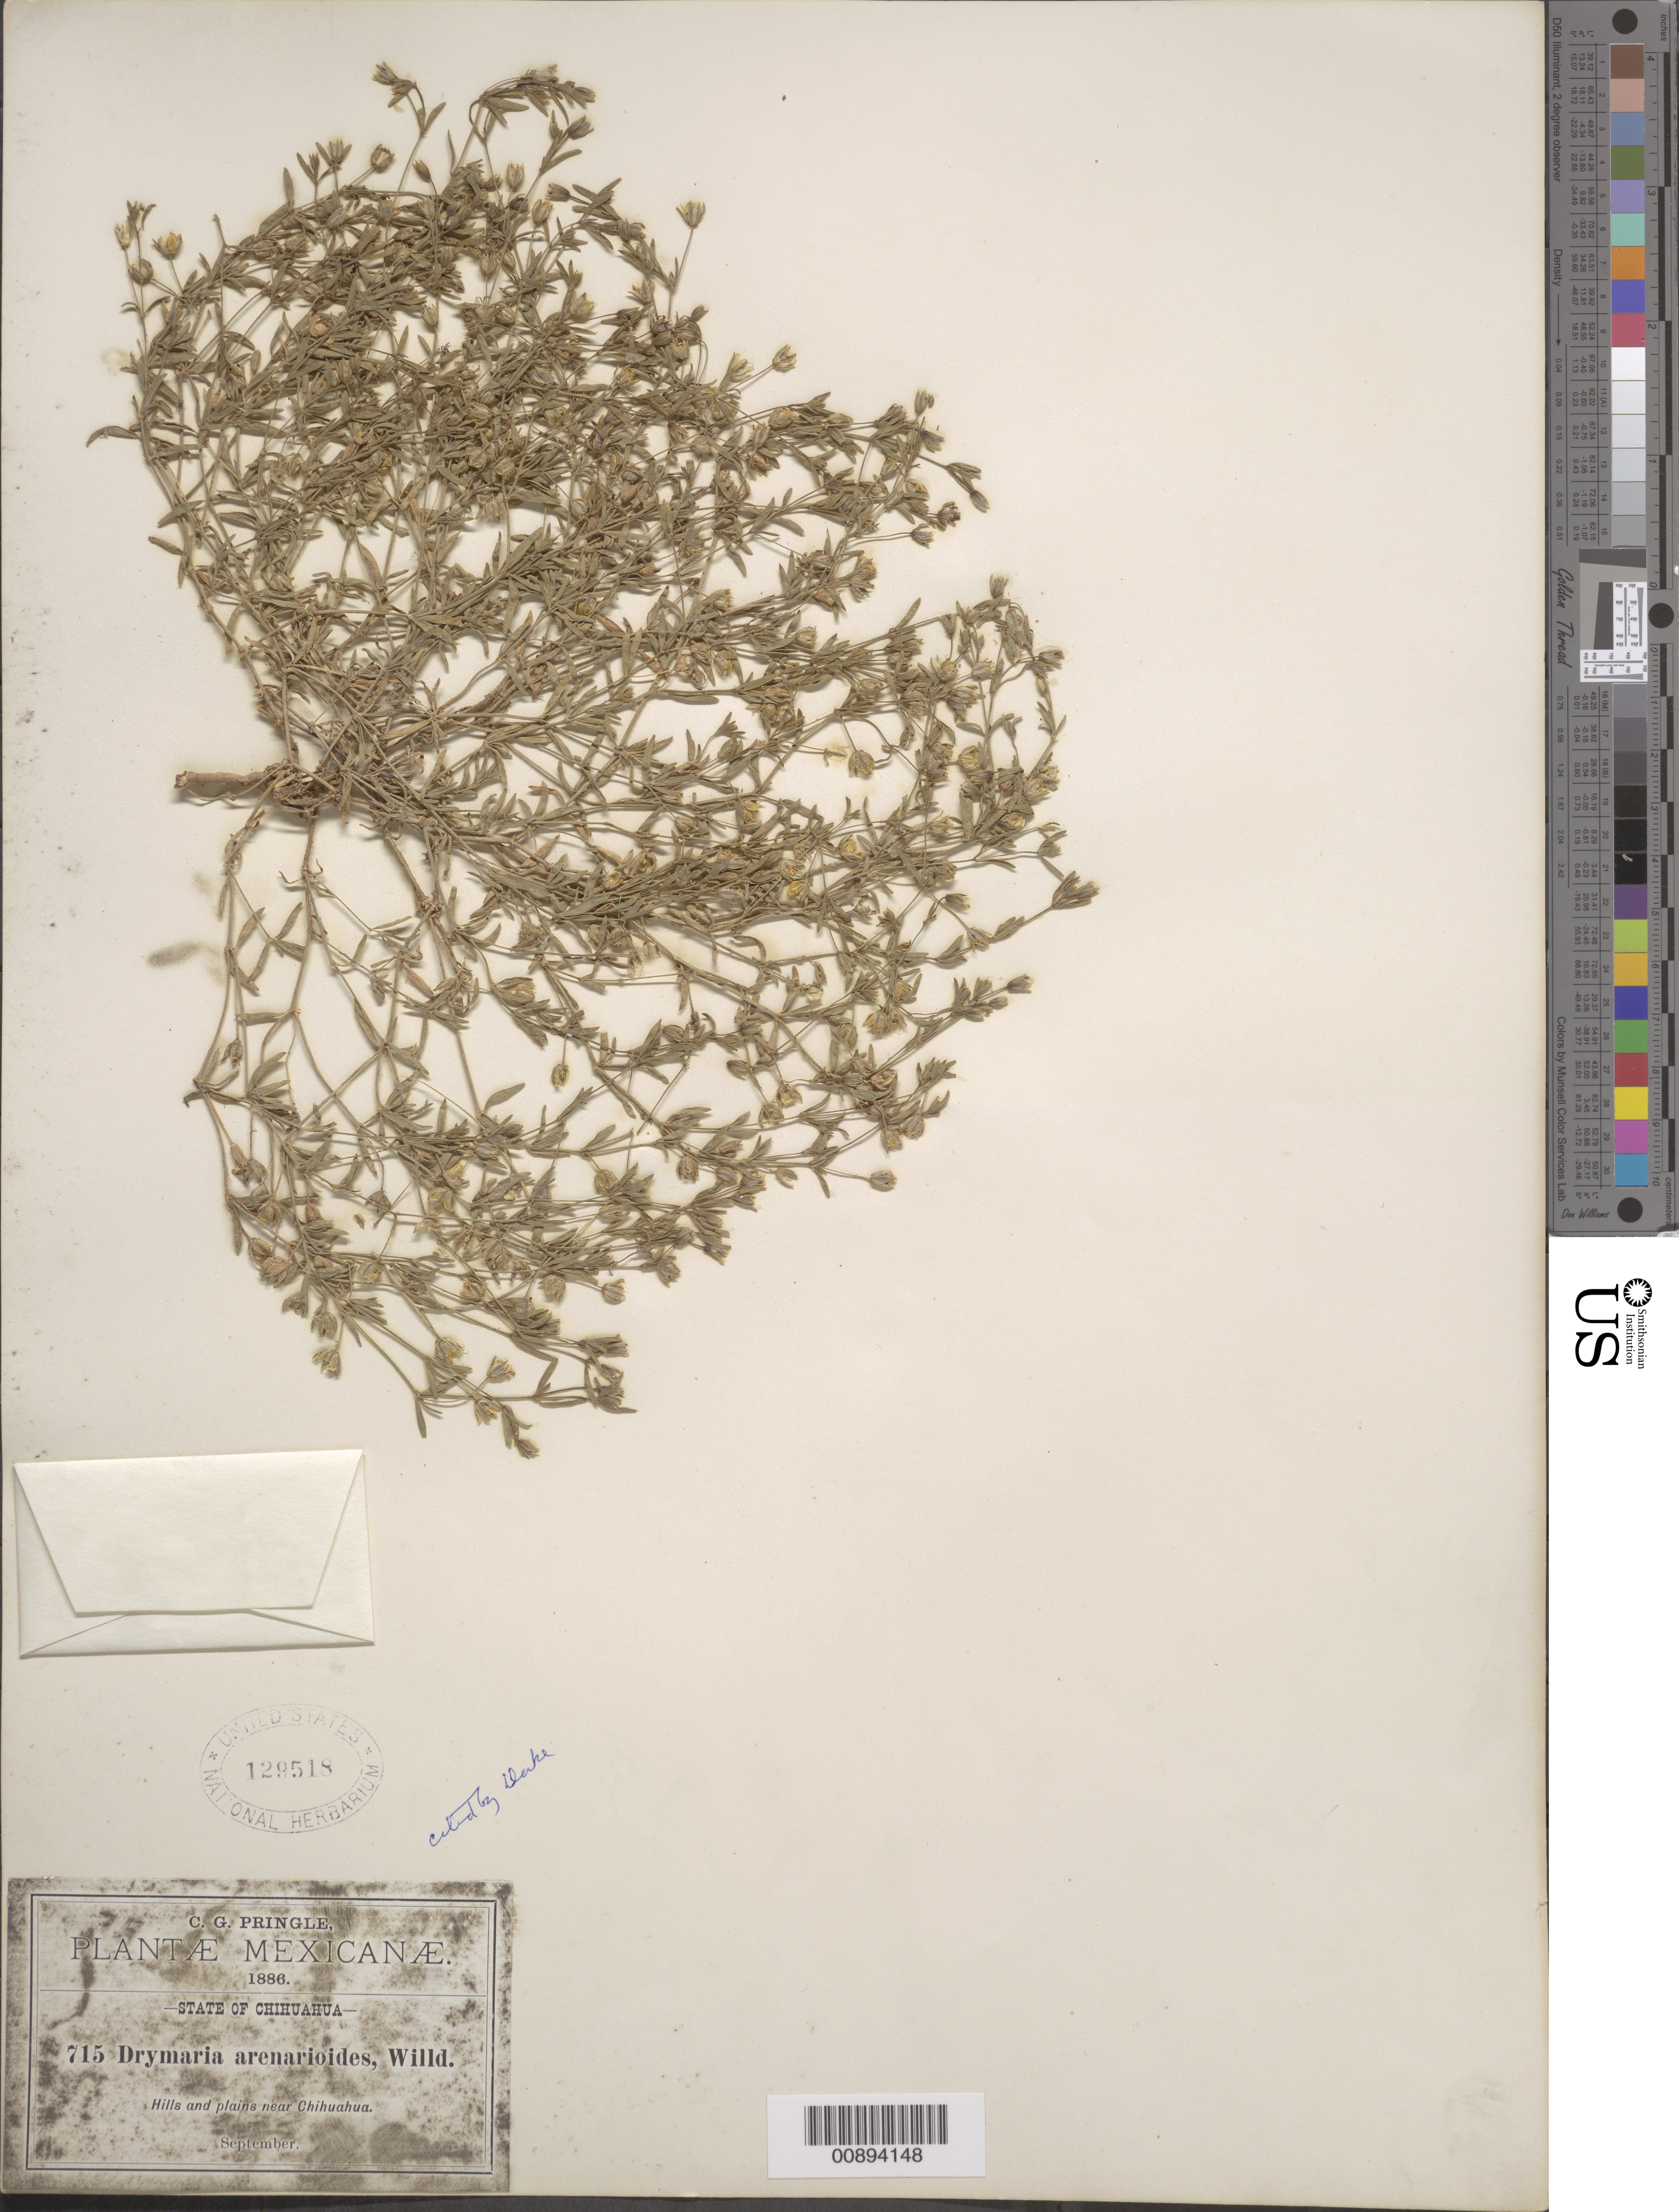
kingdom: Plantae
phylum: Tracheophyta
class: Magnoliopsida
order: Caryophyllales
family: Caryophyllaceae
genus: Drymaria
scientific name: Drymaria arenarioides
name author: Willd. ex Roem. & Schult.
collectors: C. G. Pringle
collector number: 715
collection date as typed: Sep 1886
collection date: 1886-09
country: Mexico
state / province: Chihuahua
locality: Near Chihuahua, Chihuahua.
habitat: Hills and plains.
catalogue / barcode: US 129518